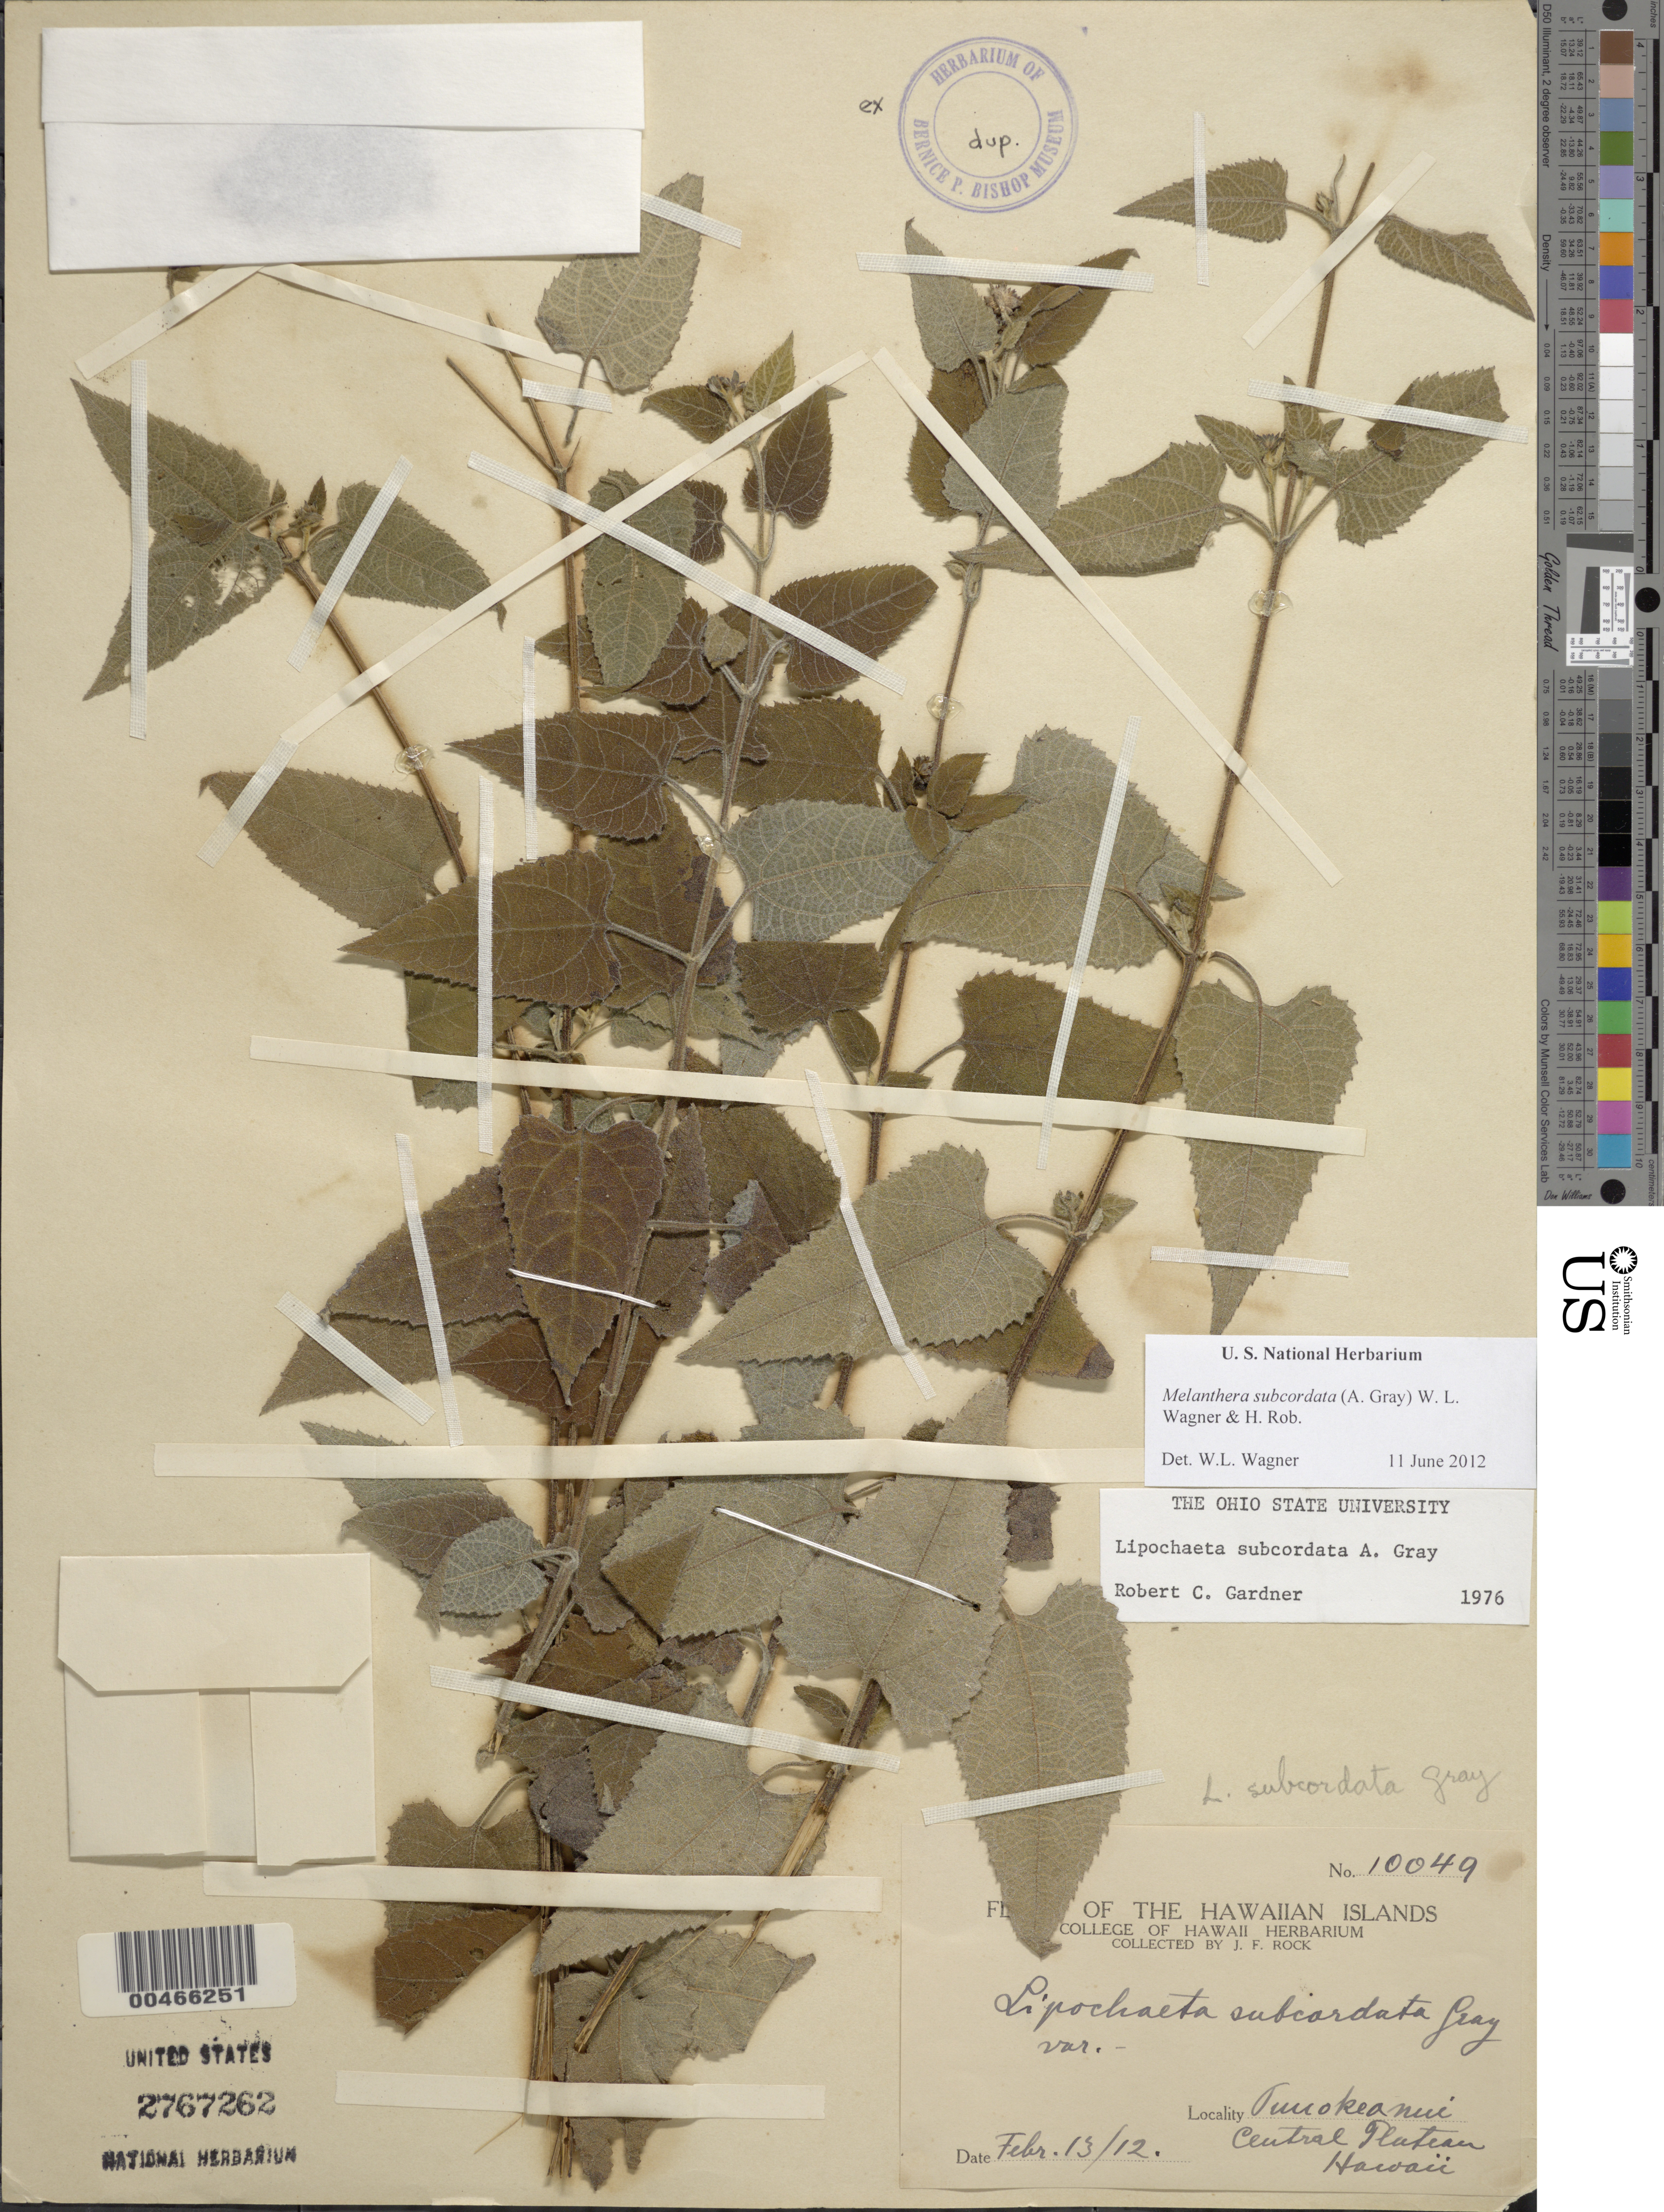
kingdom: Plantae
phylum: Tracheophyta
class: Magnoliopsida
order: Asterales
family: Asteraceae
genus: Wollastonia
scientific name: Wollastonia subcordata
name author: (A. Gray) Orchard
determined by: Wagner, W. L., (BOT), Smithsonian Institution - National Museum of Natural History (UNITED STATES)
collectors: J. F. Rock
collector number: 10049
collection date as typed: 13 Feb 1912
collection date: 1912-02-13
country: United States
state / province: Hawaii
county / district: Hawaii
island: Hawaii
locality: Puuokeanui, Central Plateau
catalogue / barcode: US 2767262